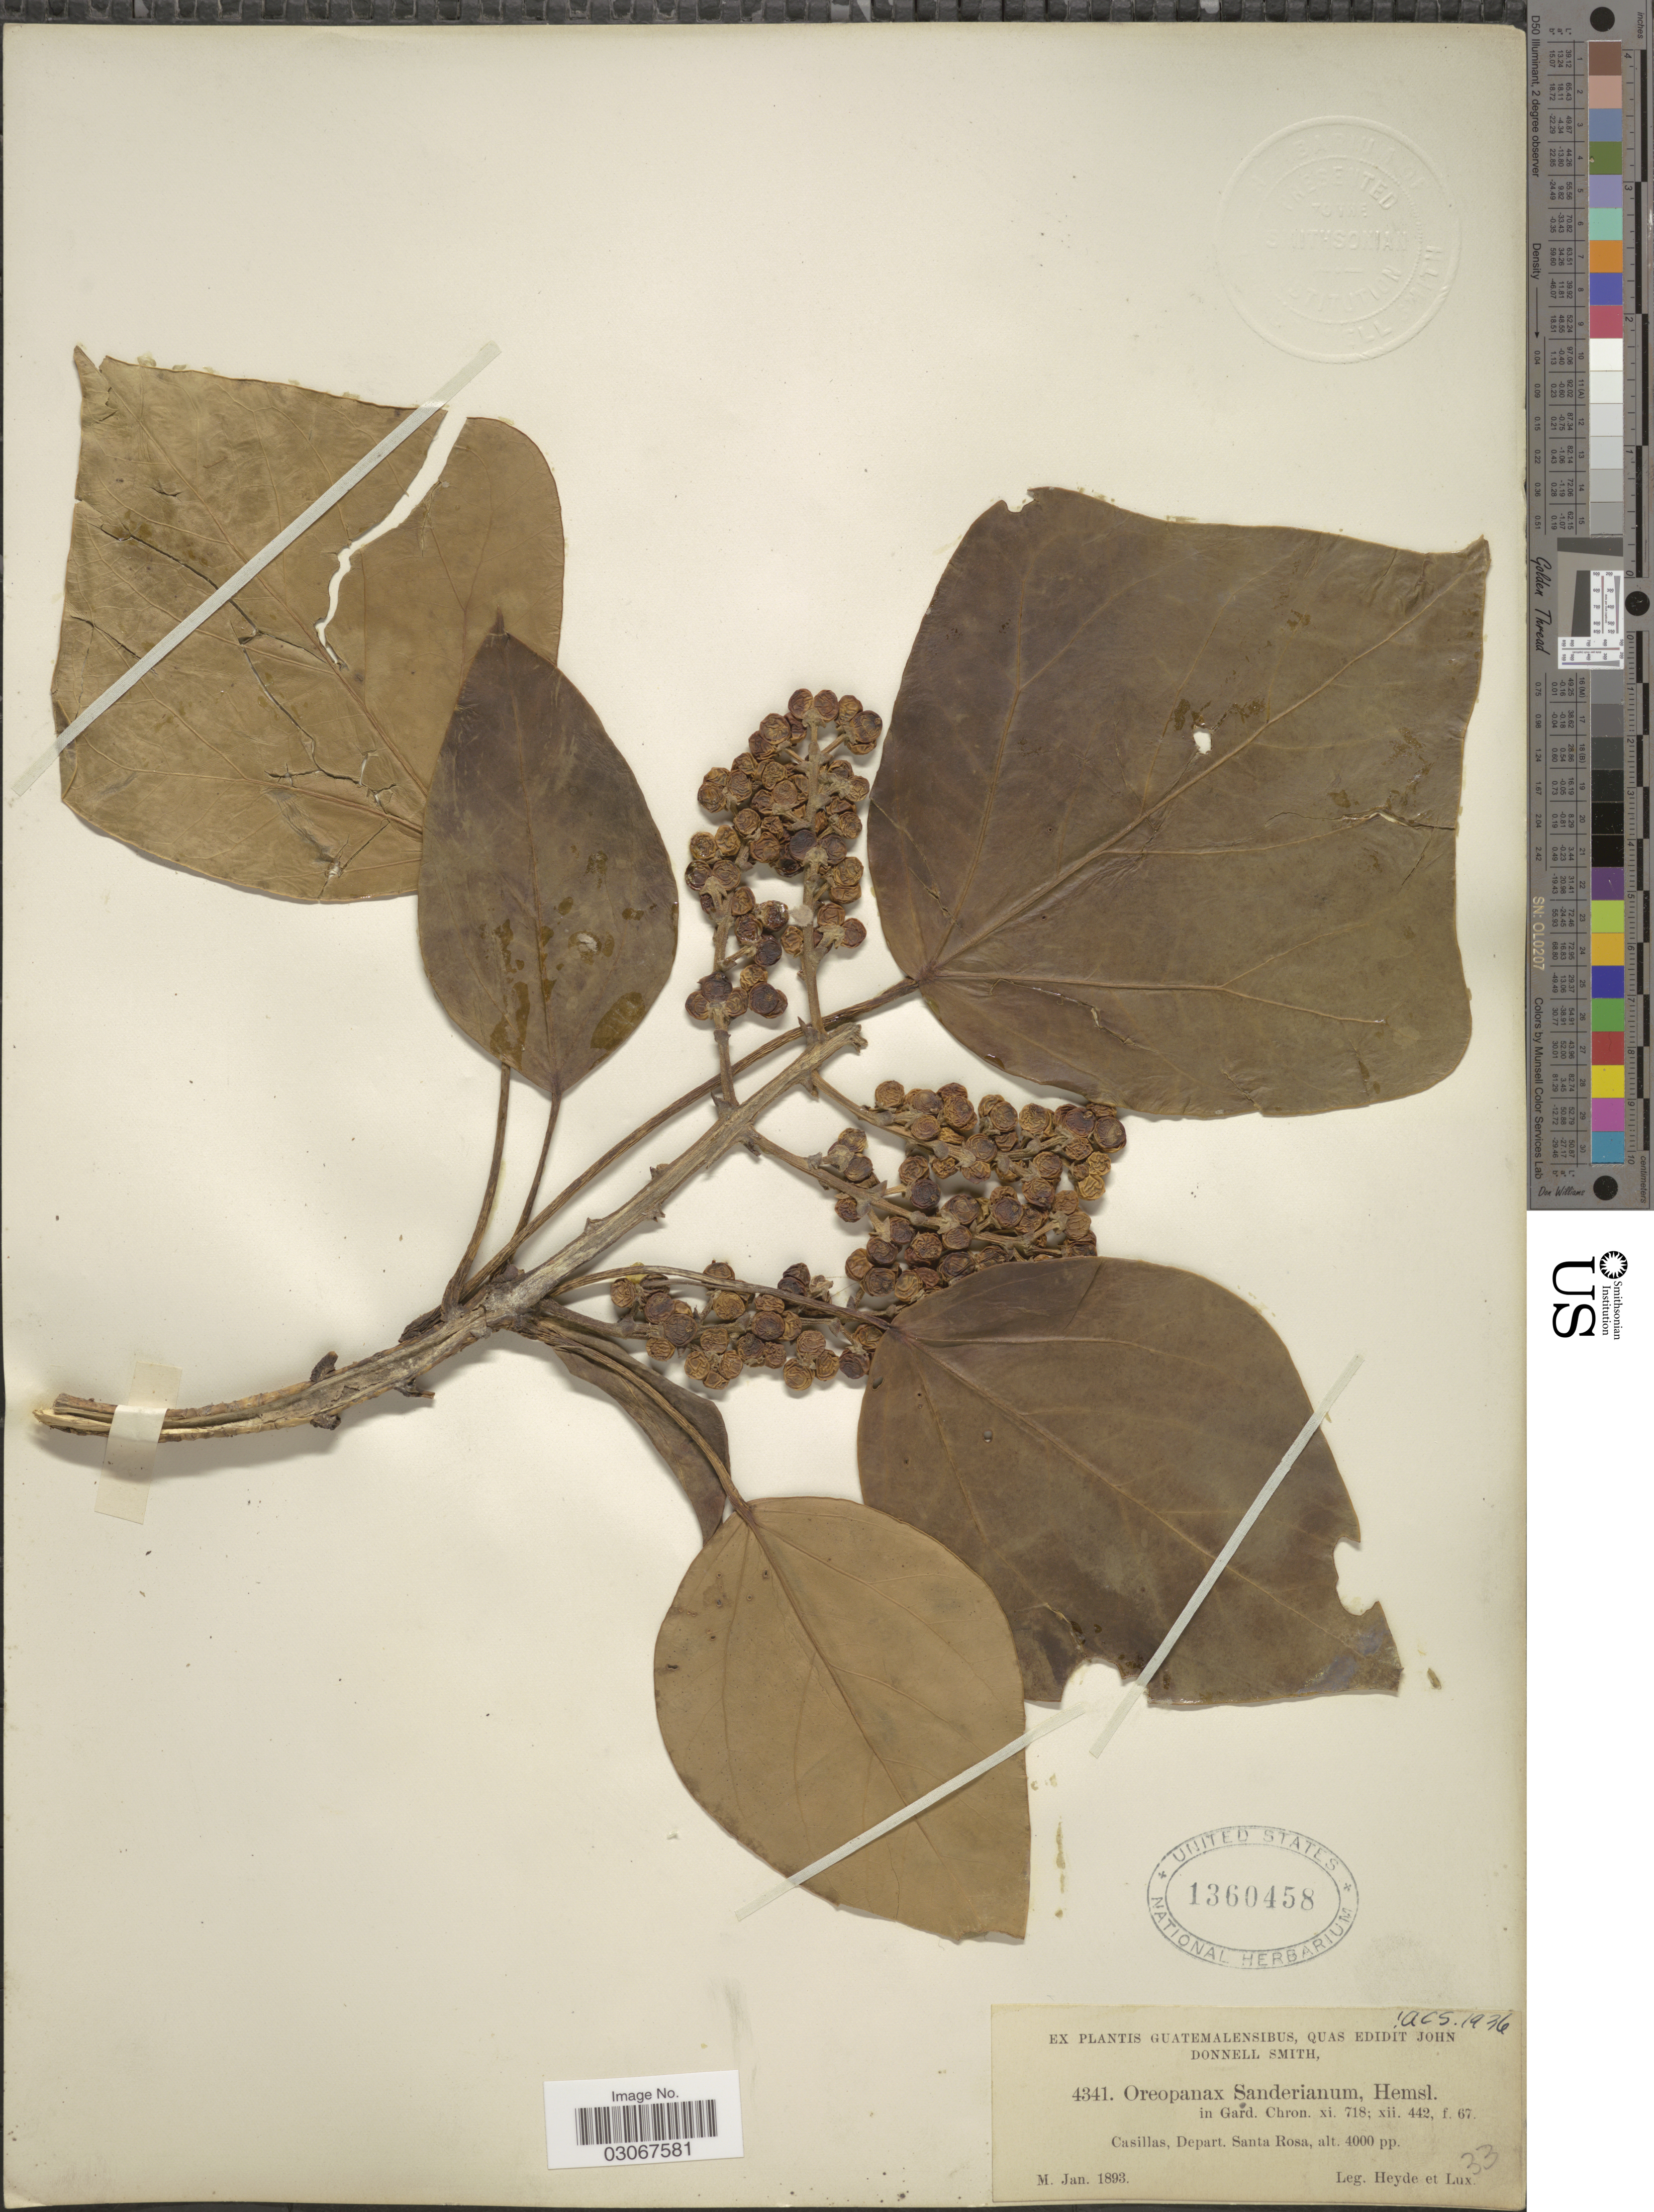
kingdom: Plantae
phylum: Tracheophyta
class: Magnoliopsida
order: Apiales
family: Araliaceae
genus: Oreopanax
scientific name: Oreopanax sanderianus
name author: Hemsl.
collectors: Heyde & Lux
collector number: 4341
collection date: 1893-01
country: Guatemala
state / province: Santa Rosa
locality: Casillas, Depart. Santa Rosa.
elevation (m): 1219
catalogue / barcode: US 1360458